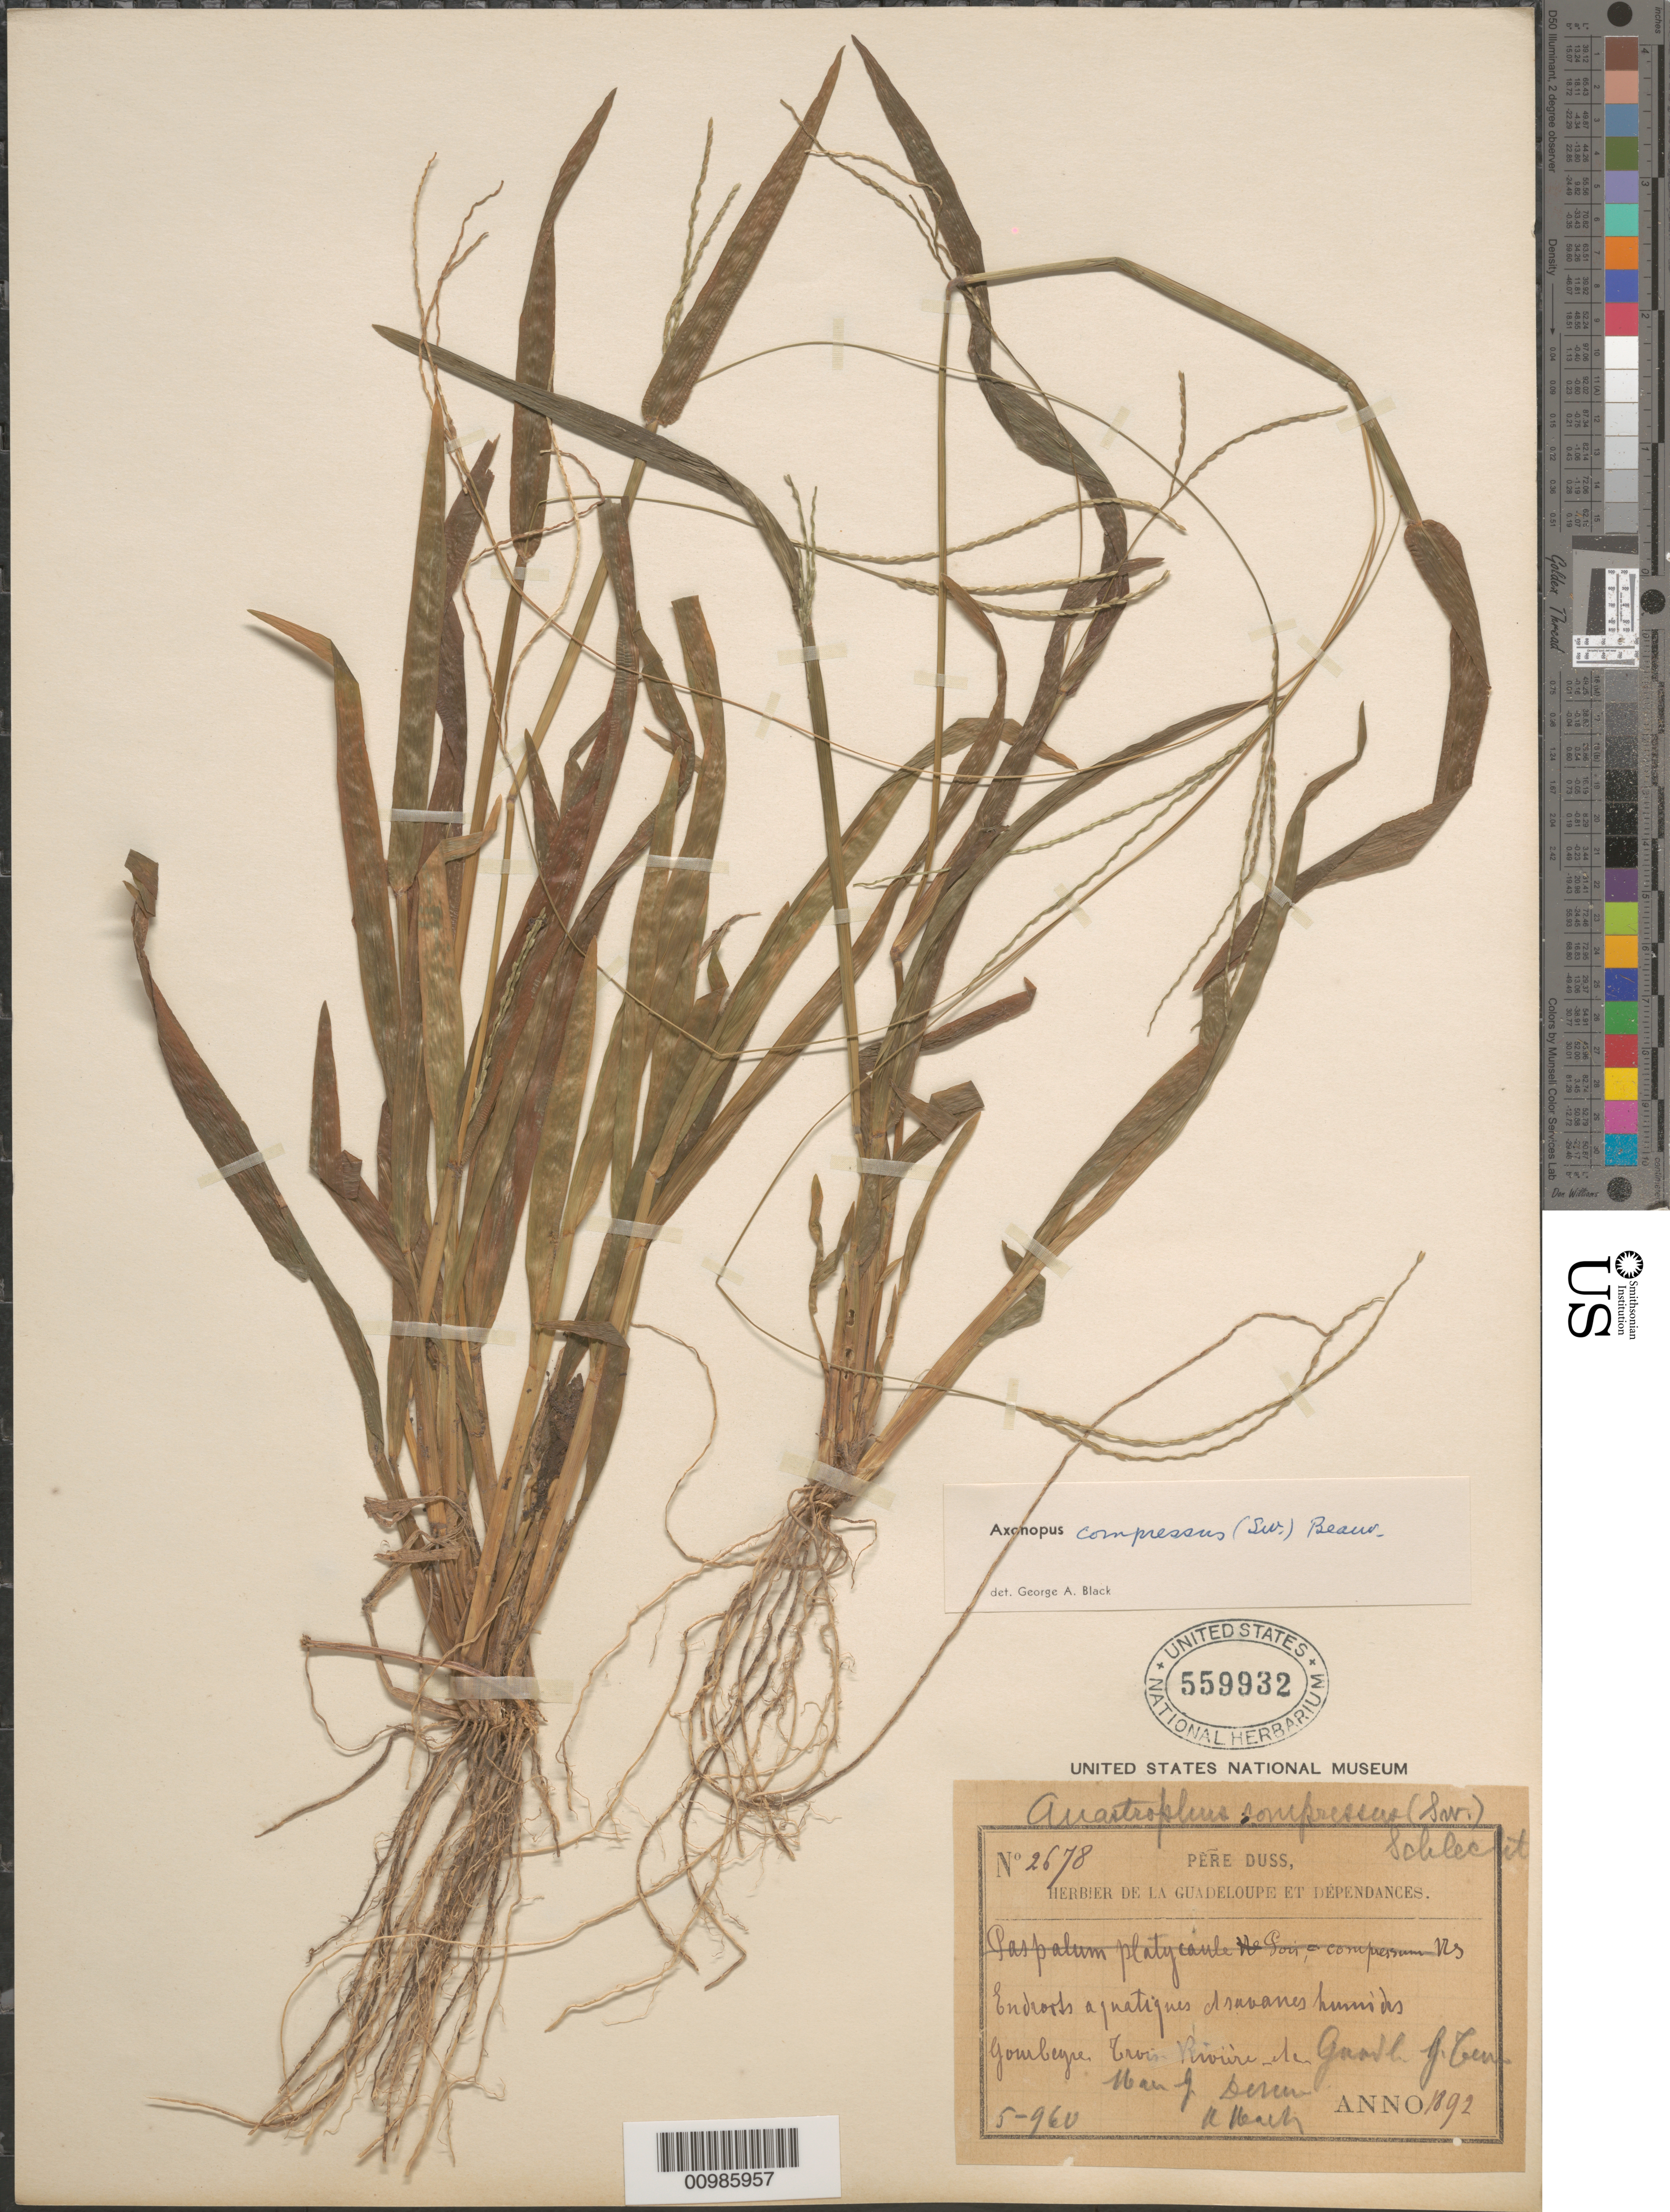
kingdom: Plantae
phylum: Tracheophyta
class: Liliopsida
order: Poales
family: Poaceae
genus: Axonopus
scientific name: Axonopus compressus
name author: (Sw.) P. Beauv.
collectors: Père Duss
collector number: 2678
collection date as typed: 1892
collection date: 1892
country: Guadeloupe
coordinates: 0 N, 0 E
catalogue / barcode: US 559932